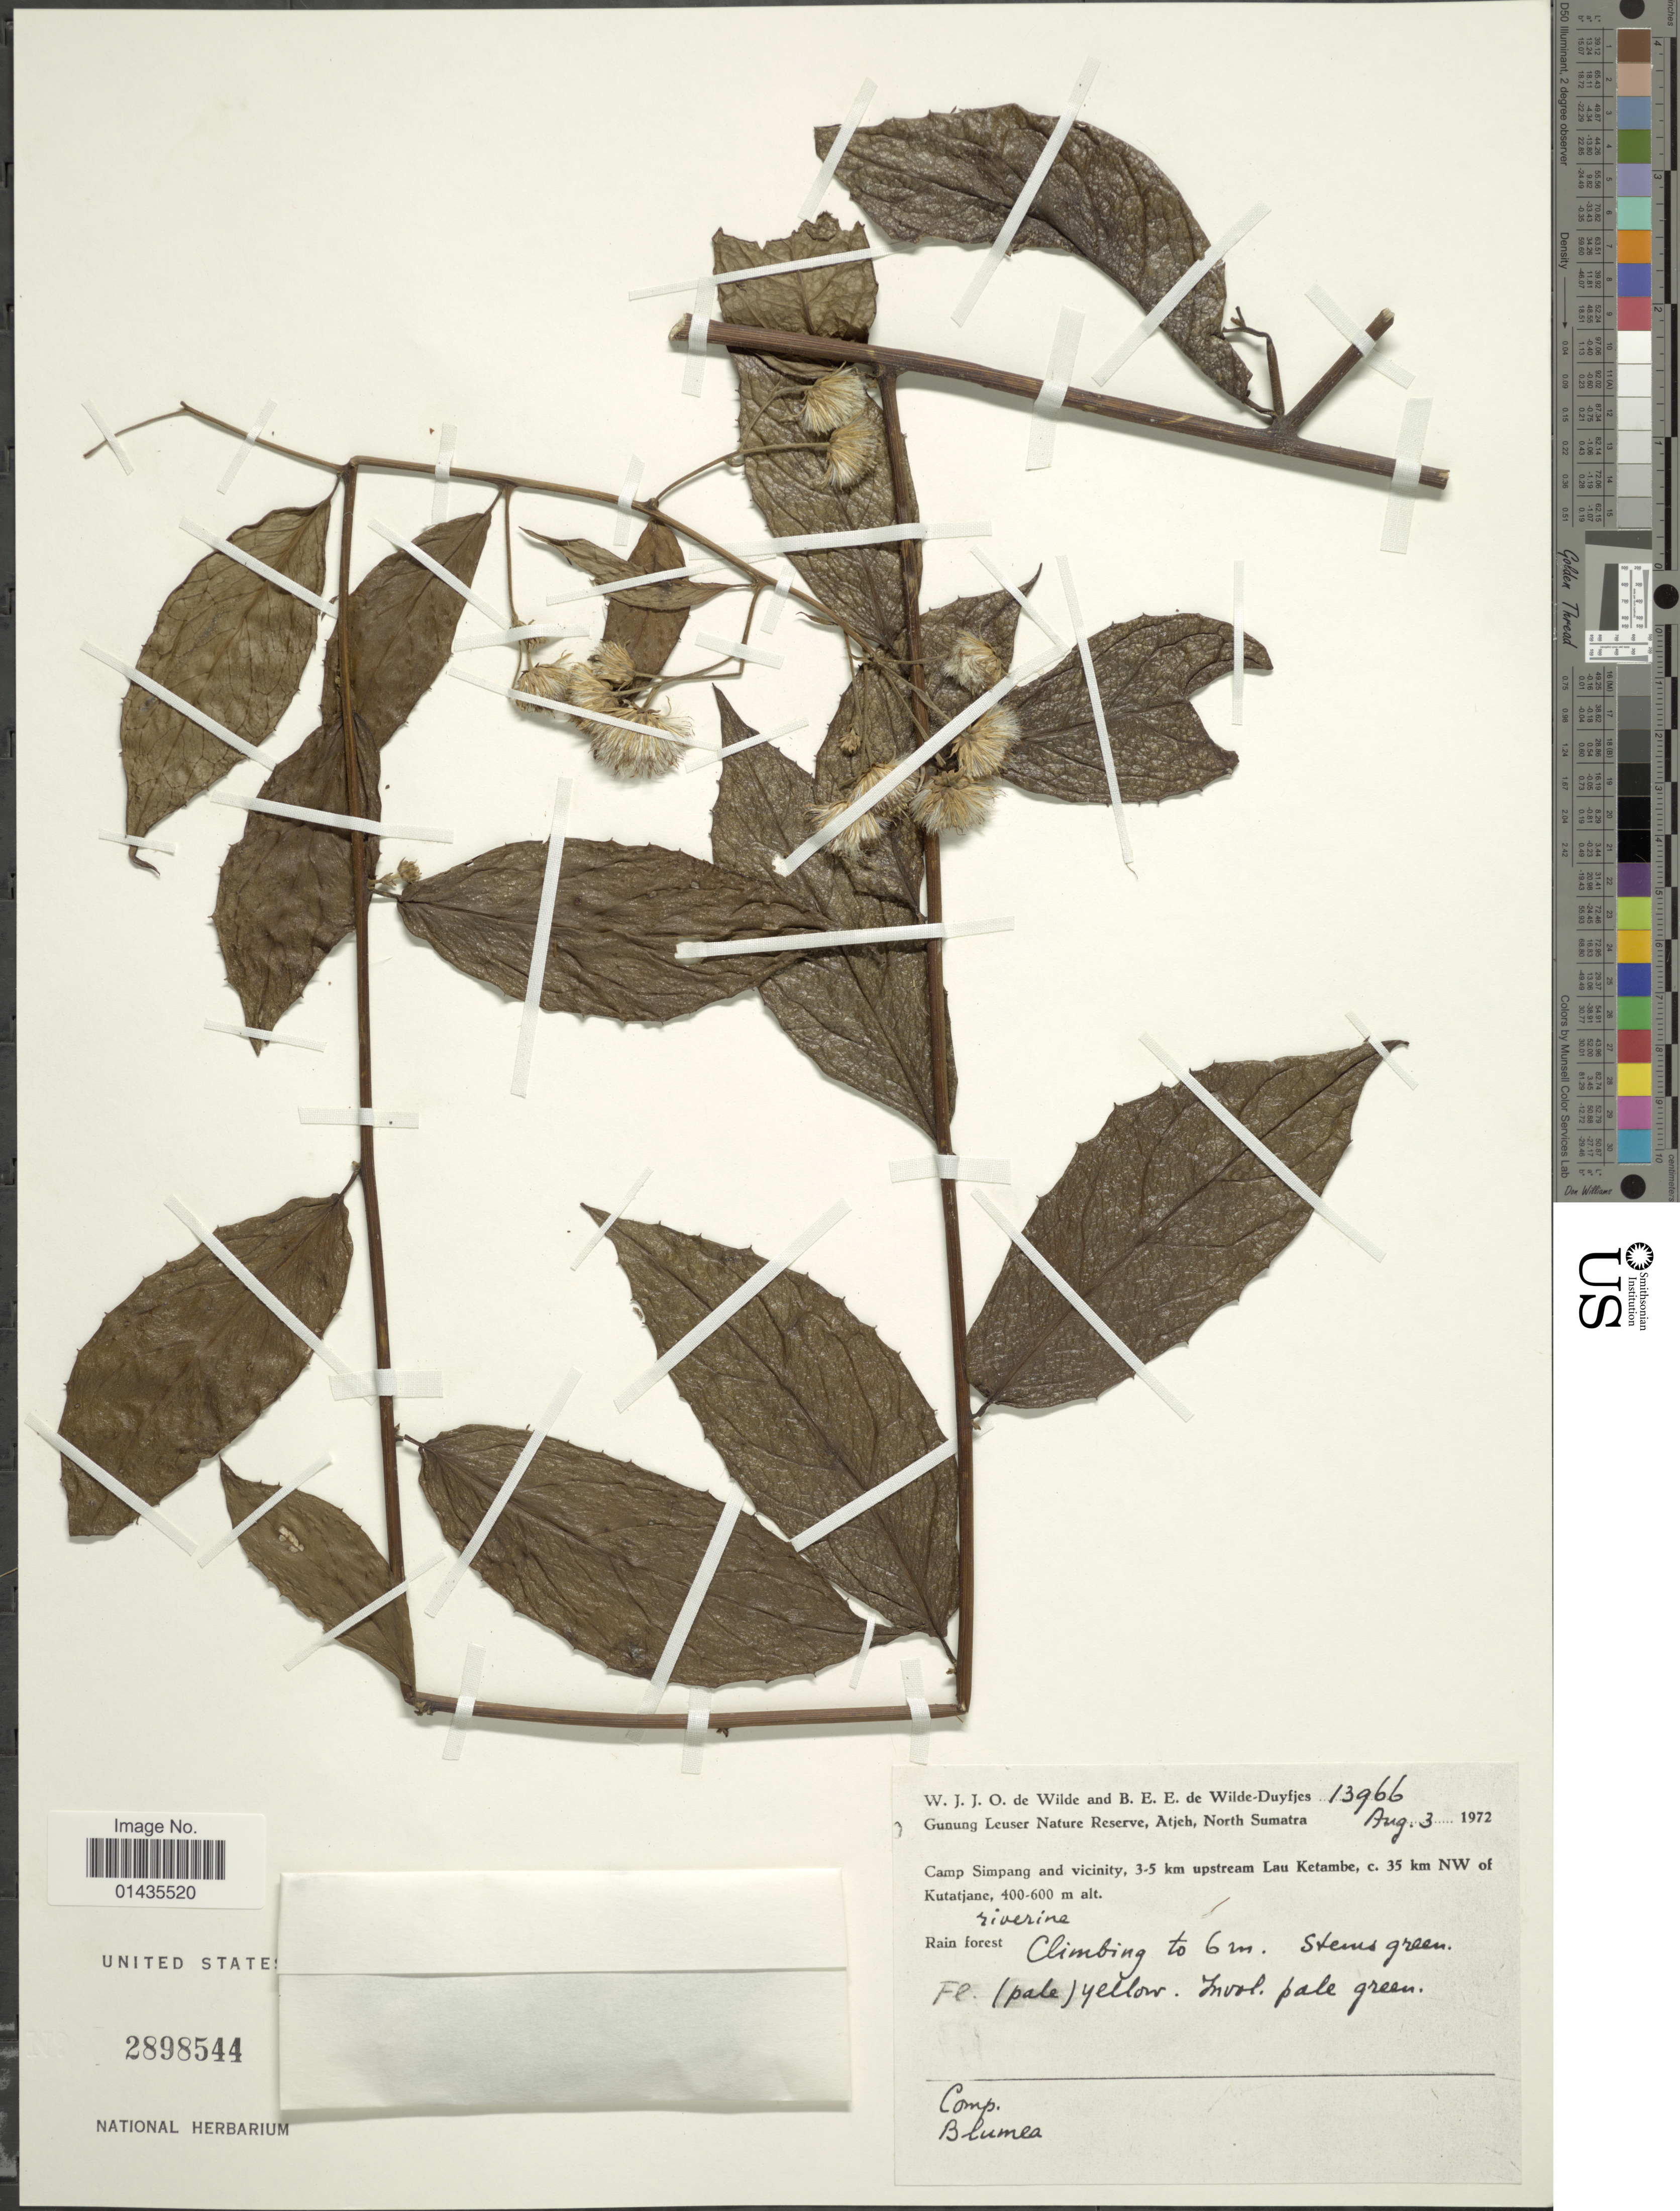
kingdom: Plantae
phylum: Tracheophyta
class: Magnoliopsida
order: Asterales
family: Asteraceae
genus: Blumea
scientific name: Blumea sp.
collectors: W. J. de Wilde & B. E. de Wilde-Duyfjes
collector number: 13966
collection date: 1972-08-03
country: Indonesia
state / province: Sumatra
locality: Gunung Leuser Nature Reserve, Atjeh, North Sumatra, Camp Simpang and vicinity, 3-5 km upstream Lau Ketambe, c 35 km NW of Kutatjane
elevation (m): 400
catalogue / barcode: US 2898544